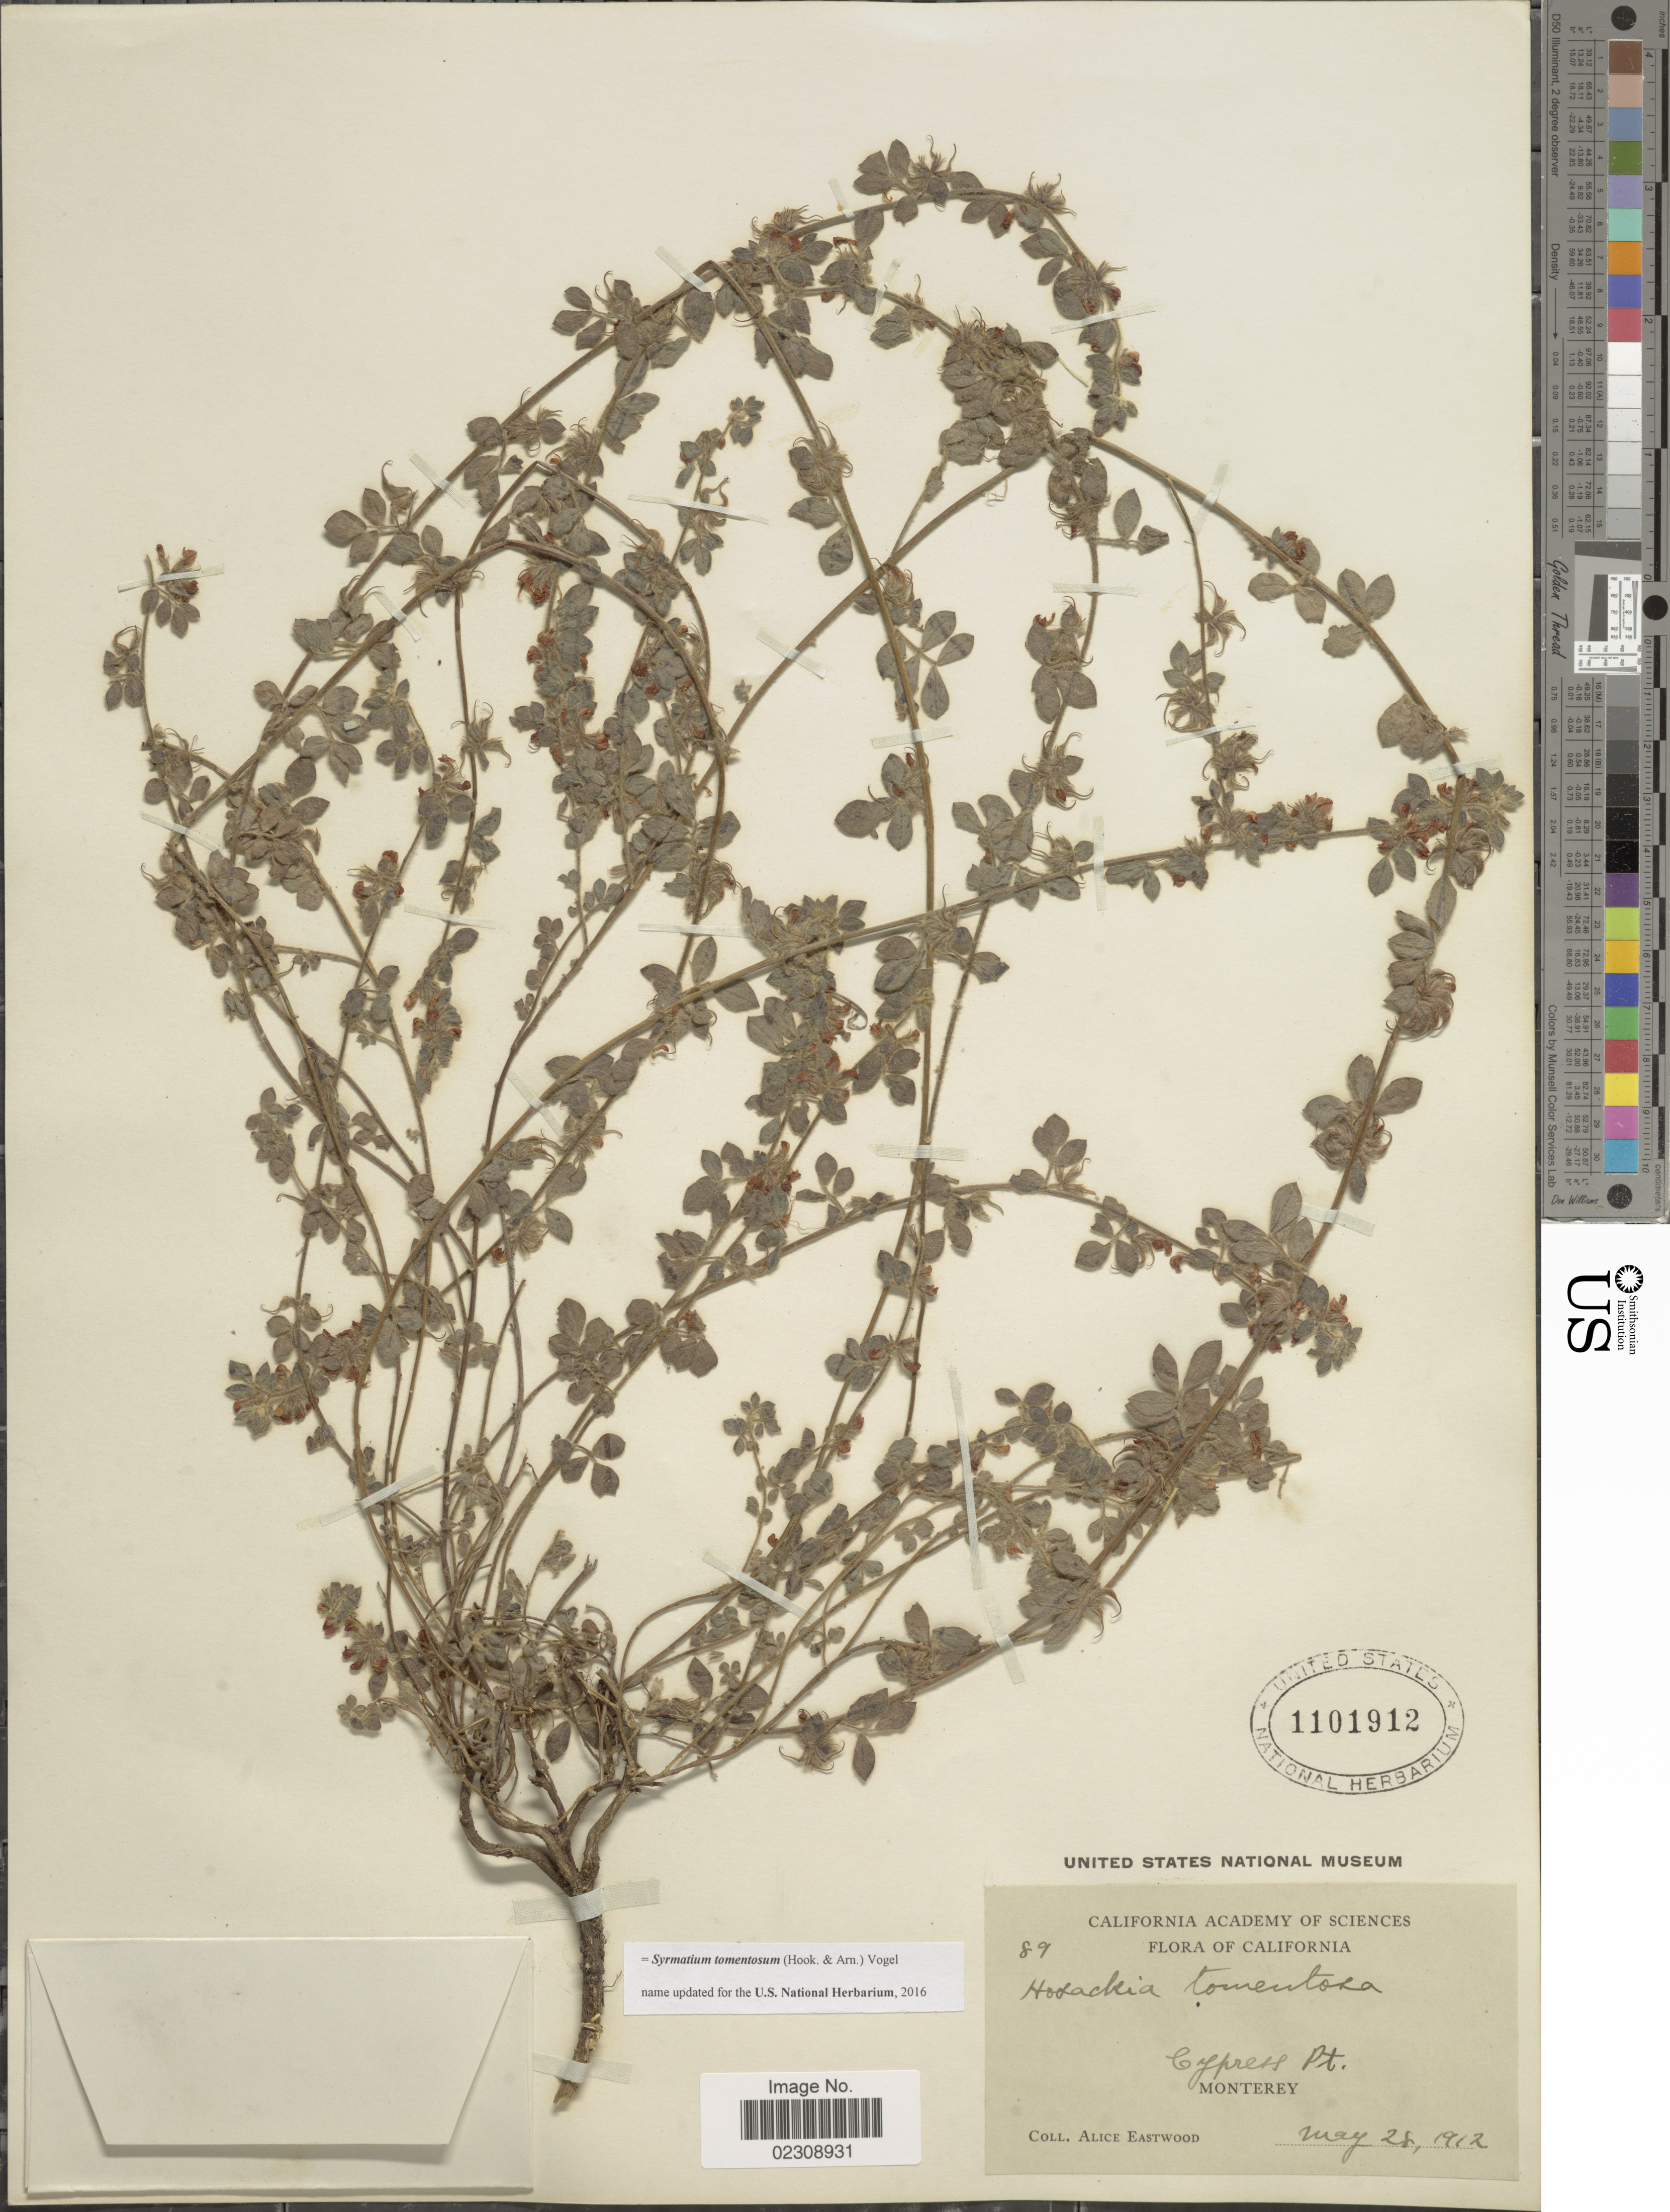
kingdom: Plantae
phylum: Tracheophyta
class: Magnoliopsida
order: Fabales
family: Fabaceae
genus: Syrmatium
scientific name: Syrmatium tomentosum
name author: (Hook. & Arn.) Vogel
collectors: A. Eastwood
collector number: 89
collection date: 1912-05-28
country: United States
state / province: California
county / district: Monterey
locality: Cypress Pt. Monterey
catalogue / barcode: US 1101912